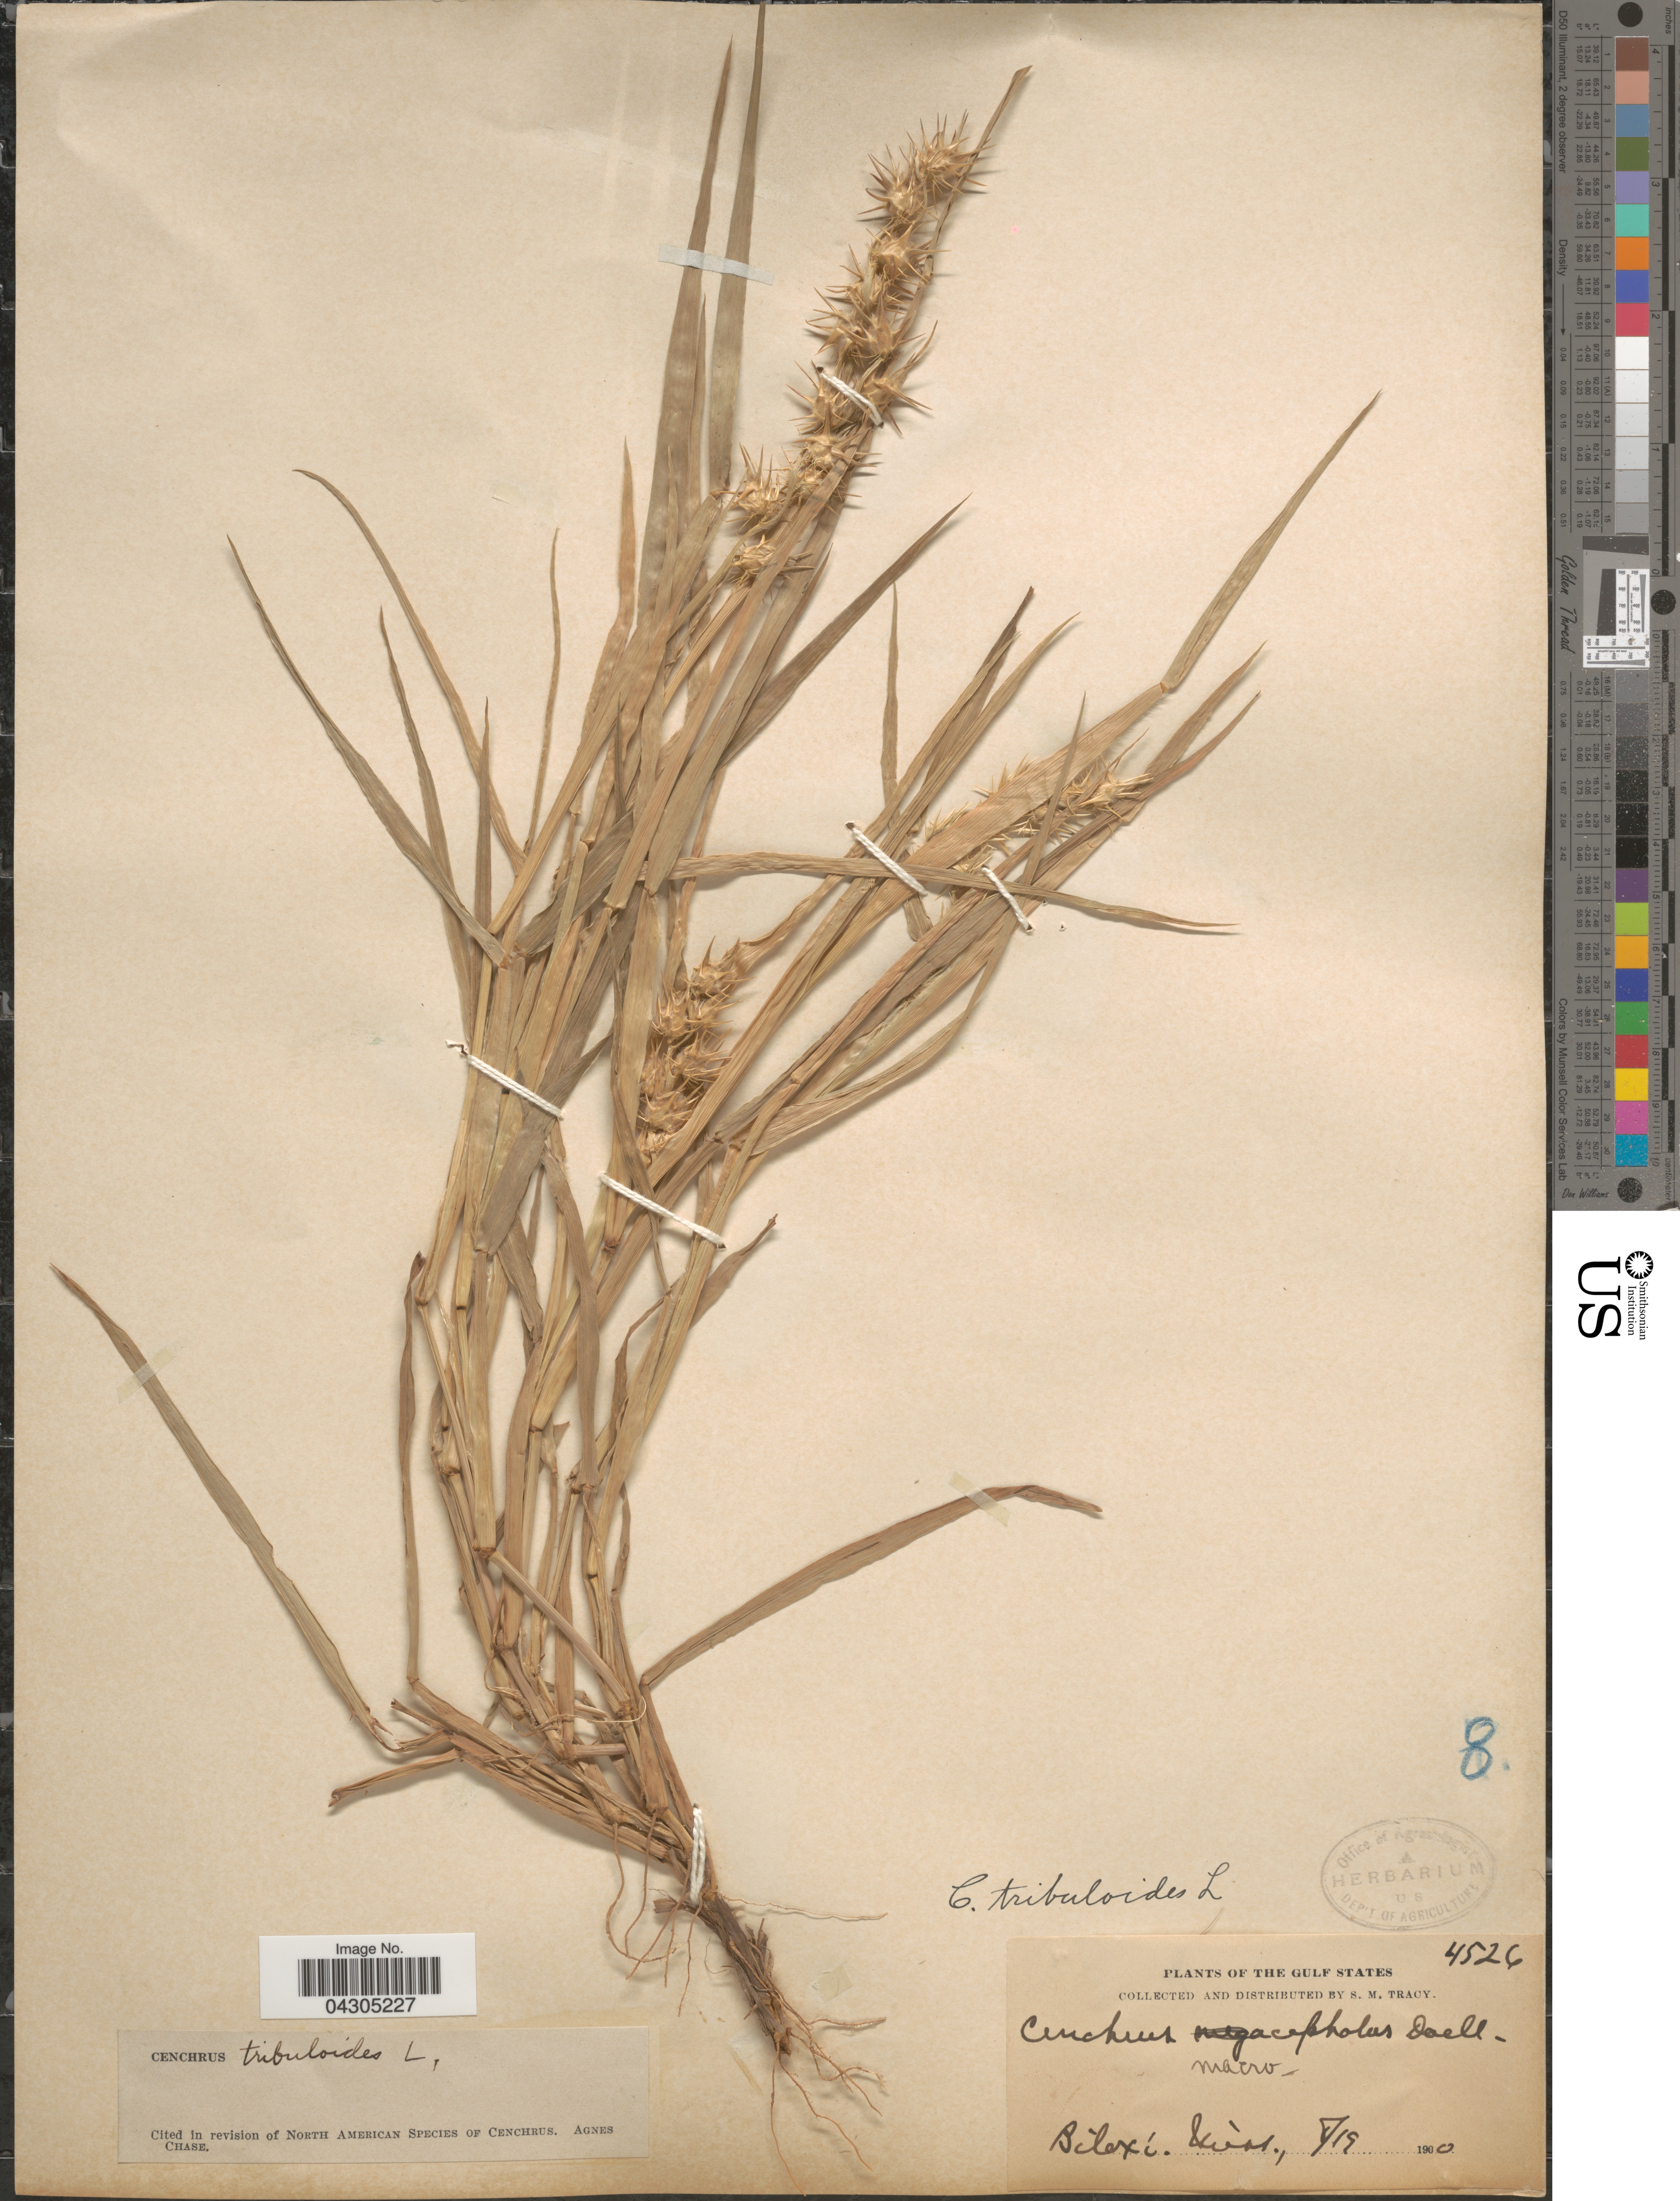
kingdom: Plantae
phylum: Tracheophyta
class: Liliopsida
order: Poales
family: Poaceae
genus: Cenchrus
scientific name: Cenchrus tribuloides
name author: L.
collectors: S. M. Tracy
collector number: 4526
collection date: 1900-08-19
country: United States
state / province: Mississippi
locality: Gulf States. Biloxi.